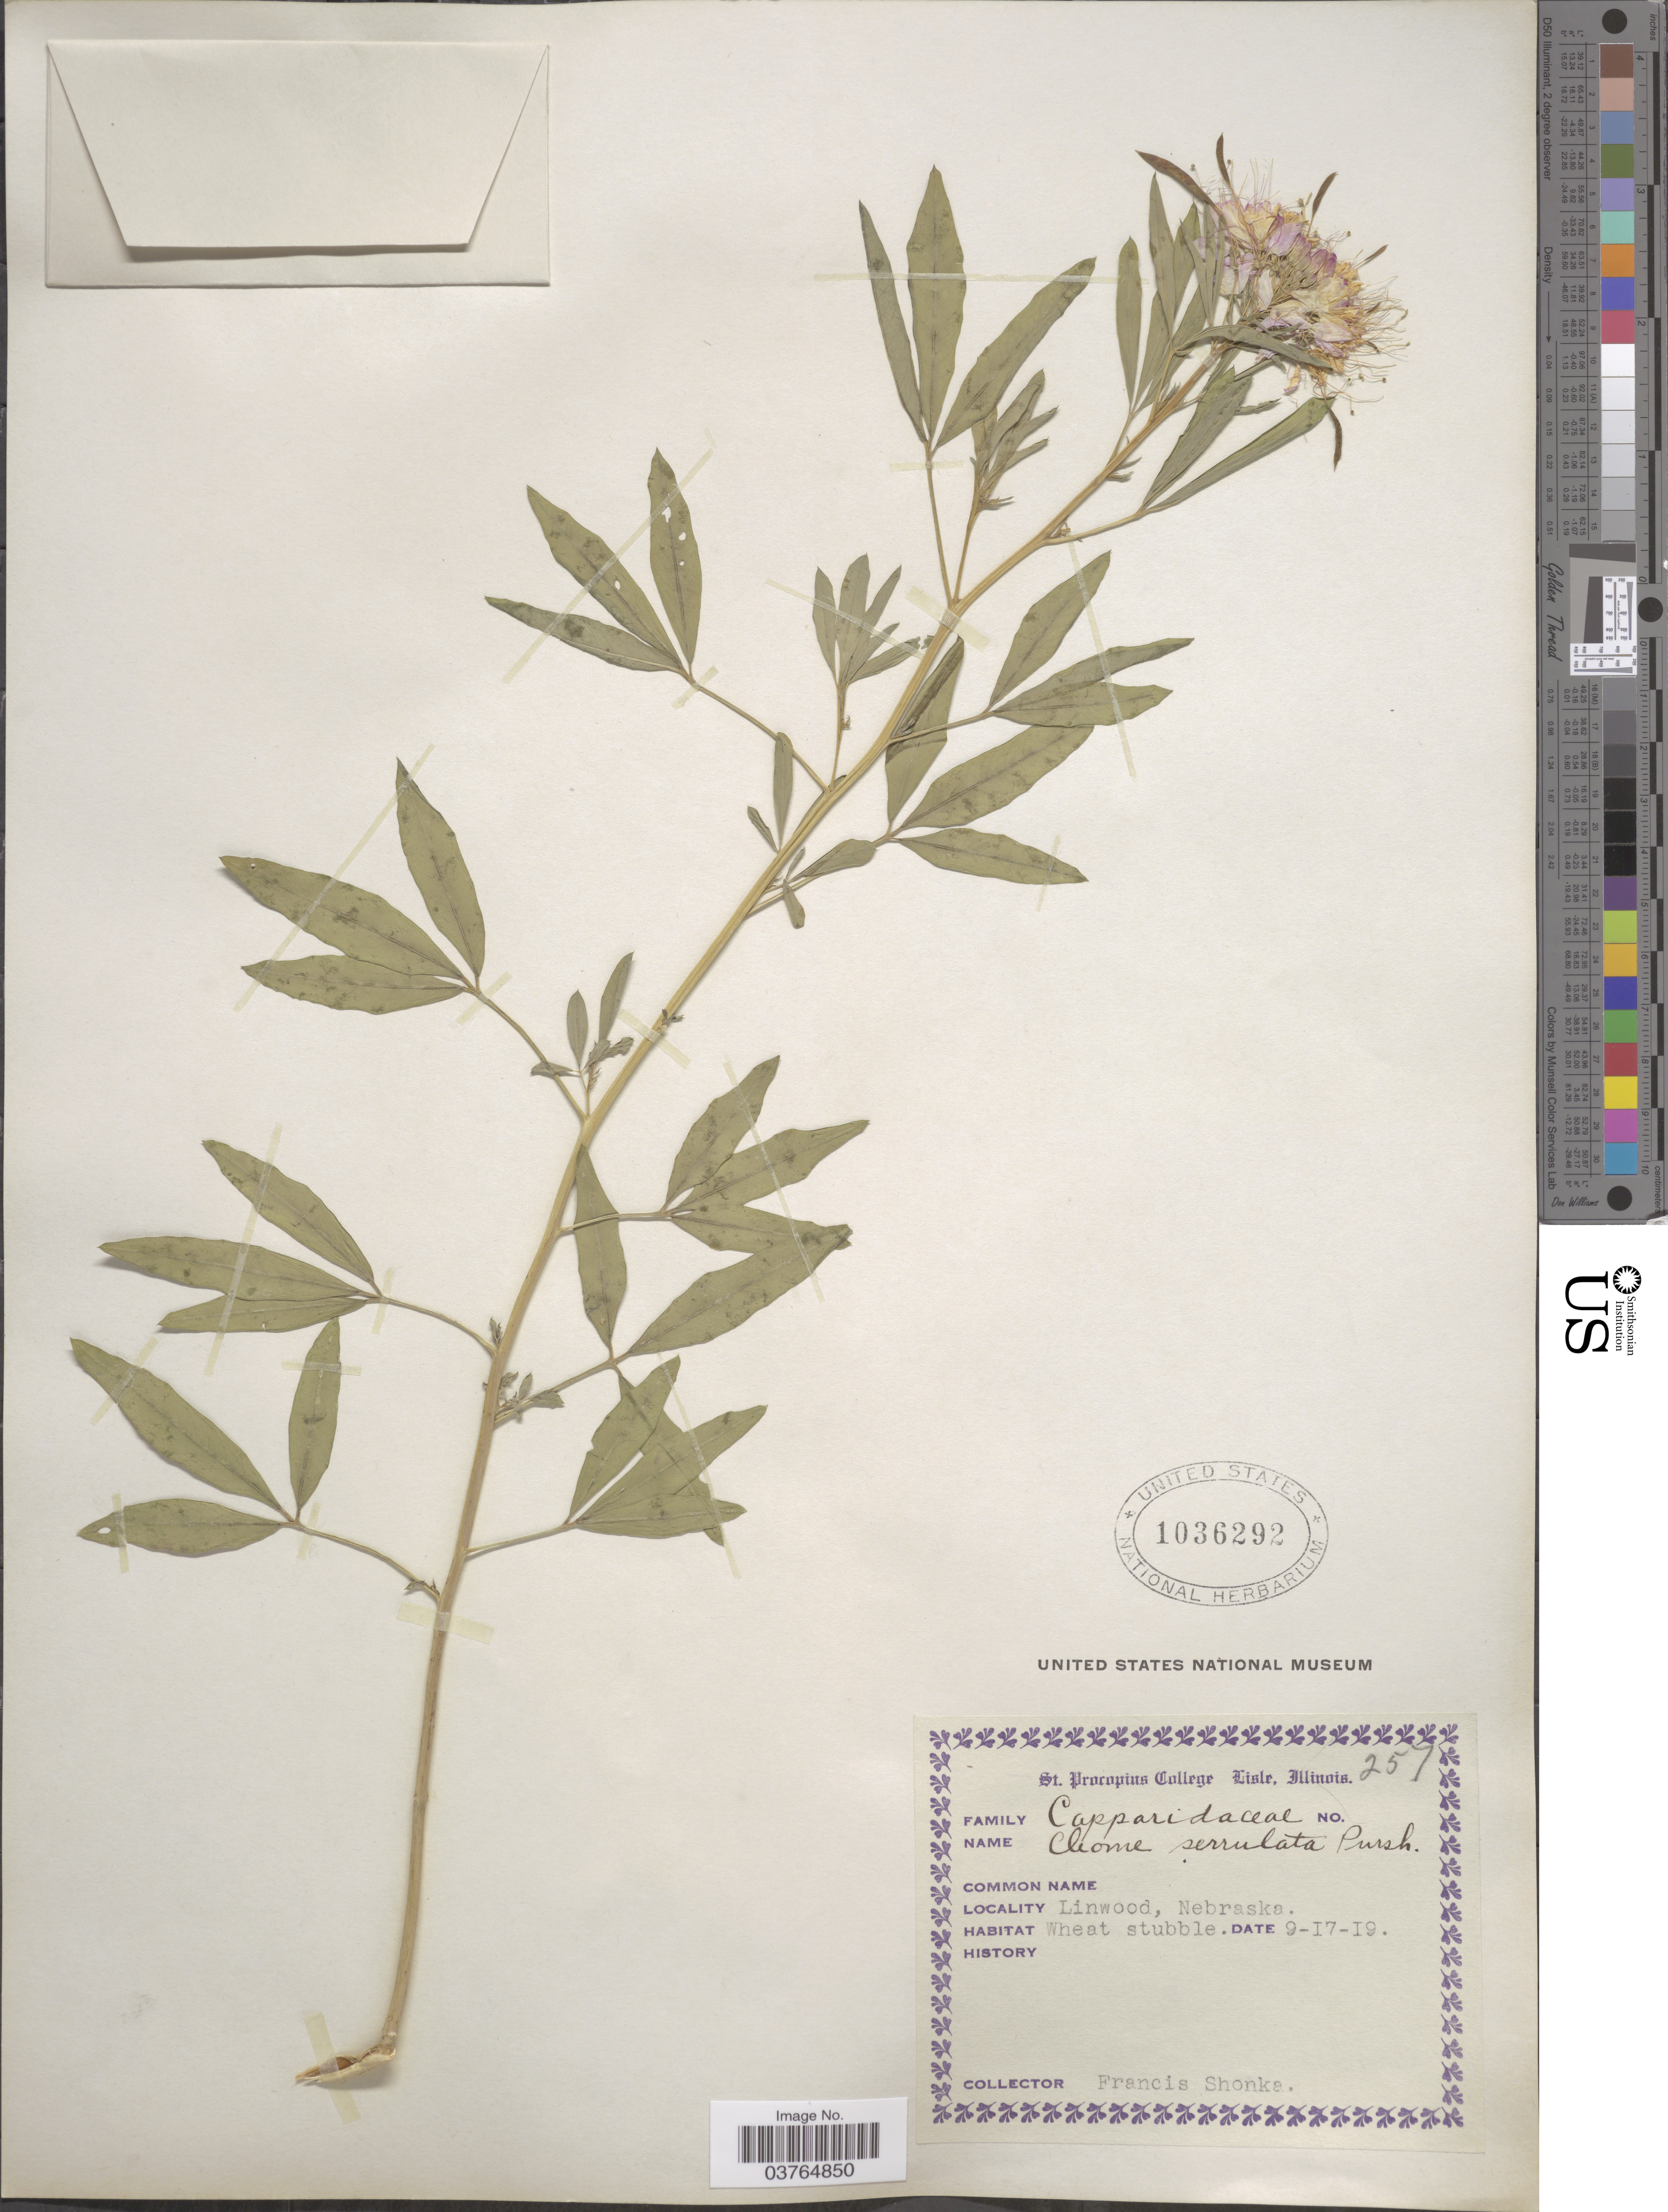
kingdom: Plantae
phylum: Tracheophyta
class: Magnoliopsida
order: Brassicales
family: Cleomaceae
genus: Cleomella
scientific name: Cleomella serrulata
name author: (Pursh) Roalson & J.C. Hall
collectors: F. Shonka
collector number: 257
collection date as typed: Transcribed d/m/y: 17/9/19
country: United States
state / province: Nebraska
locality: Linwood.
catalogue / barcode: US 1036292